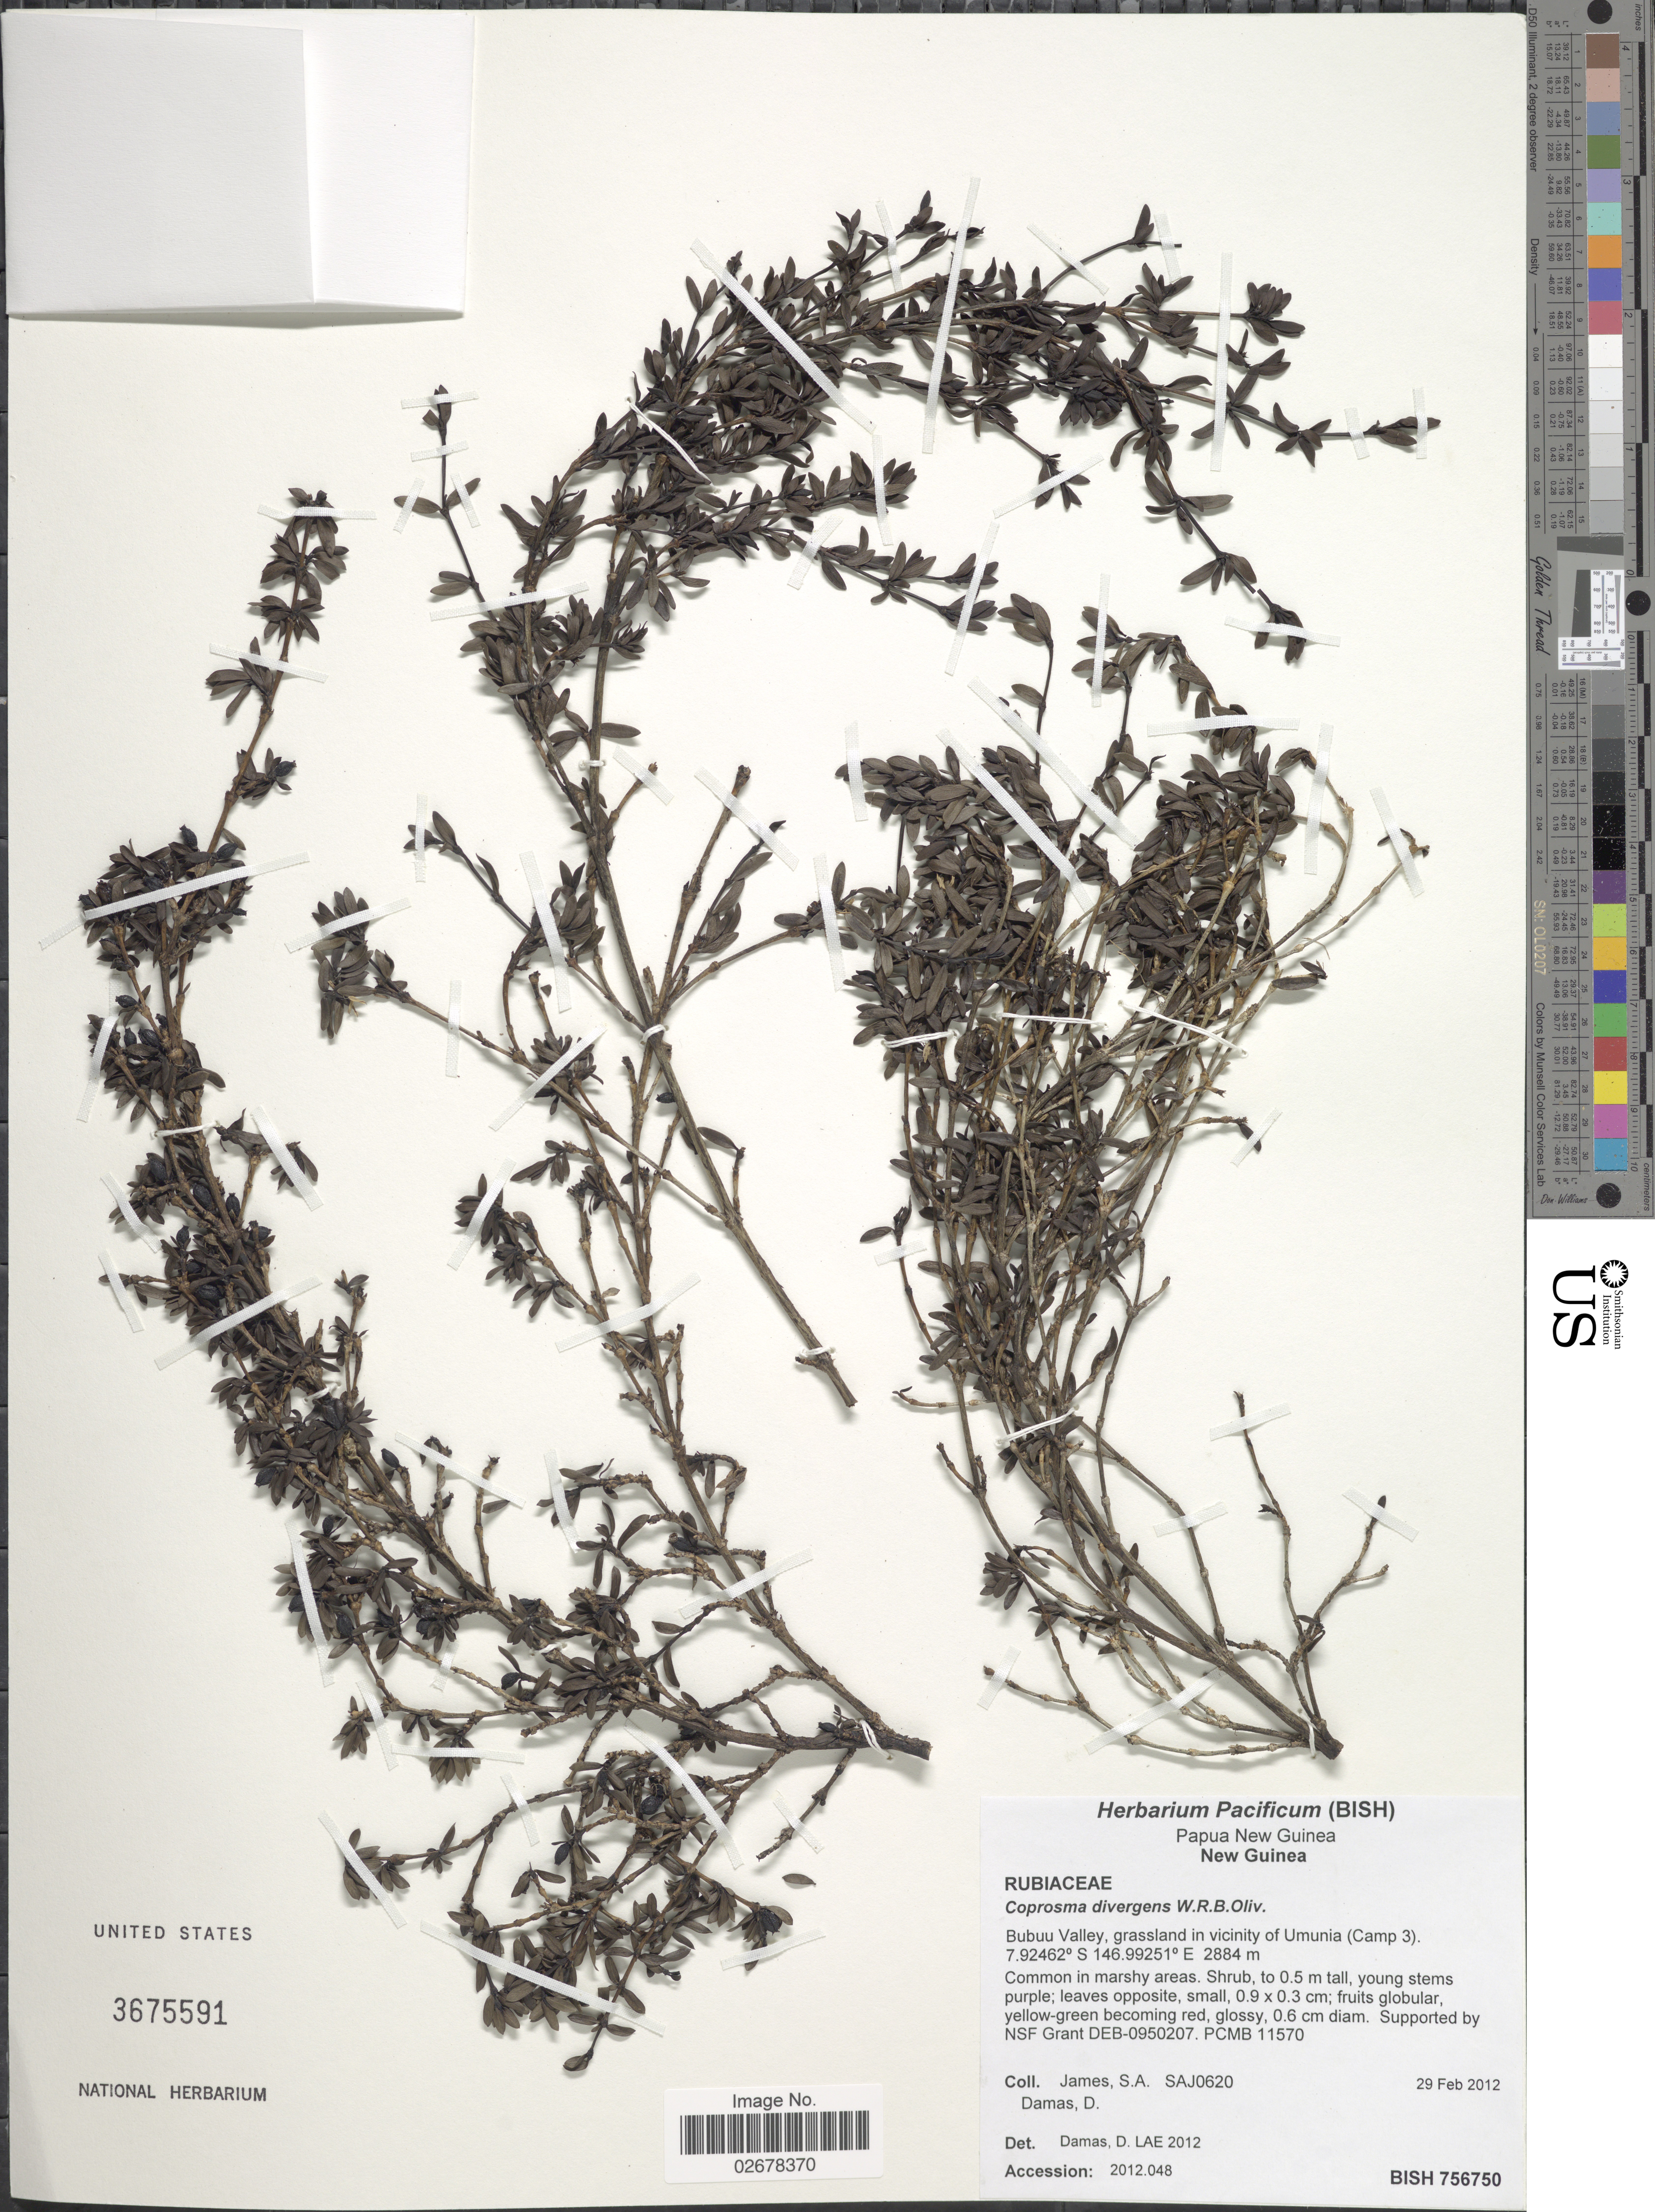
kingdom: Plantae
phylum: Tracheophyta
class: Magnoliopsida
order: Gentianales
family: Rubiaceae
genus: Coprosma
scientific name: Coprosma divergens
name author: W.R.B. Oliv.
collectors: S. James & D. Damas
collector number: SAJ0620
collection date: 2012-02-29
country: Papua New Guinea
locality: New Guinea, Bubuu Valley, grassland in vicinity of Umunia (Camp 3).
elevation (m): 2884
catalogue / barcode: US 3675591